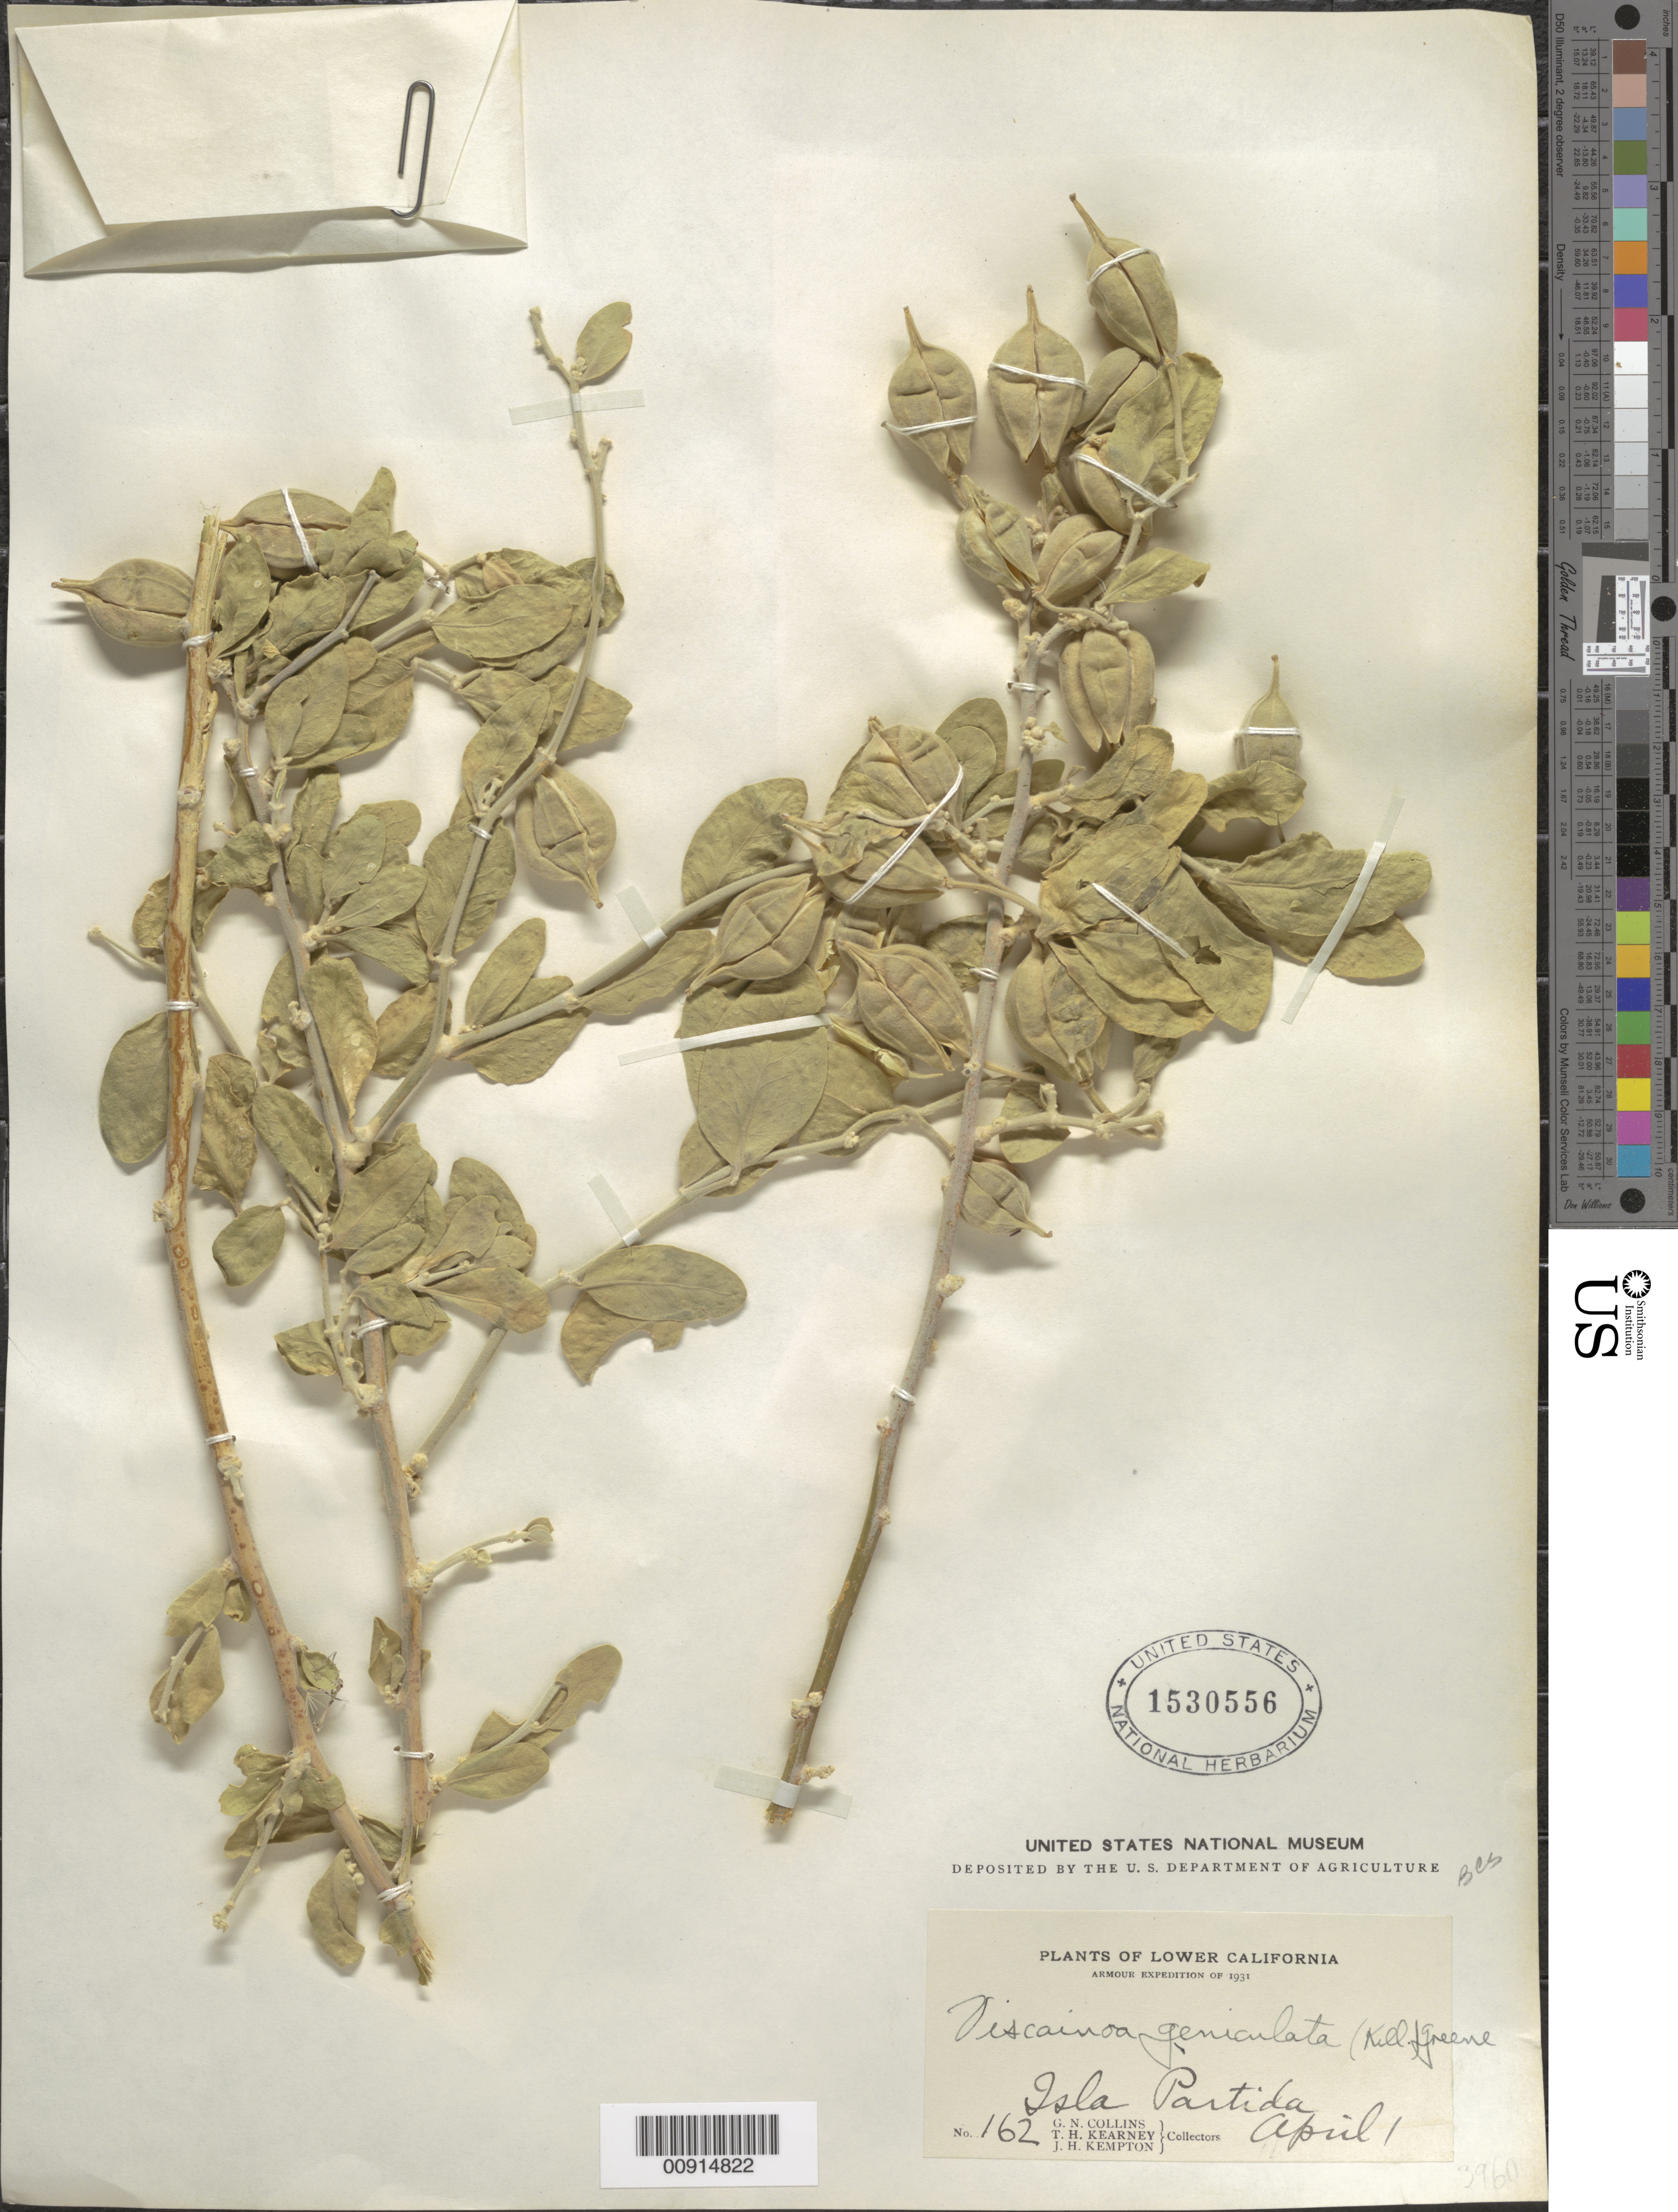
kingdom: Plantae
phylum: Tracheophyta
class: Magnoliopsida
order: Zygophyllales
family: Zygophyllaceae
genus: Viscainoa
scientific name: Viscainoa geniculata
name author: (Kellogg) Greene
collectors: G. N. Collins, T. H. Kearney & J. H. Kempton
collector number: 162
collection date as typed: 01 Apr 1931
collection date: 1931-04-01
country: Mexico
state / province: Baja California Sur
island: Partida I.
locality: Isla Partida. Lower California.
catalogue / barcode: US 1530556